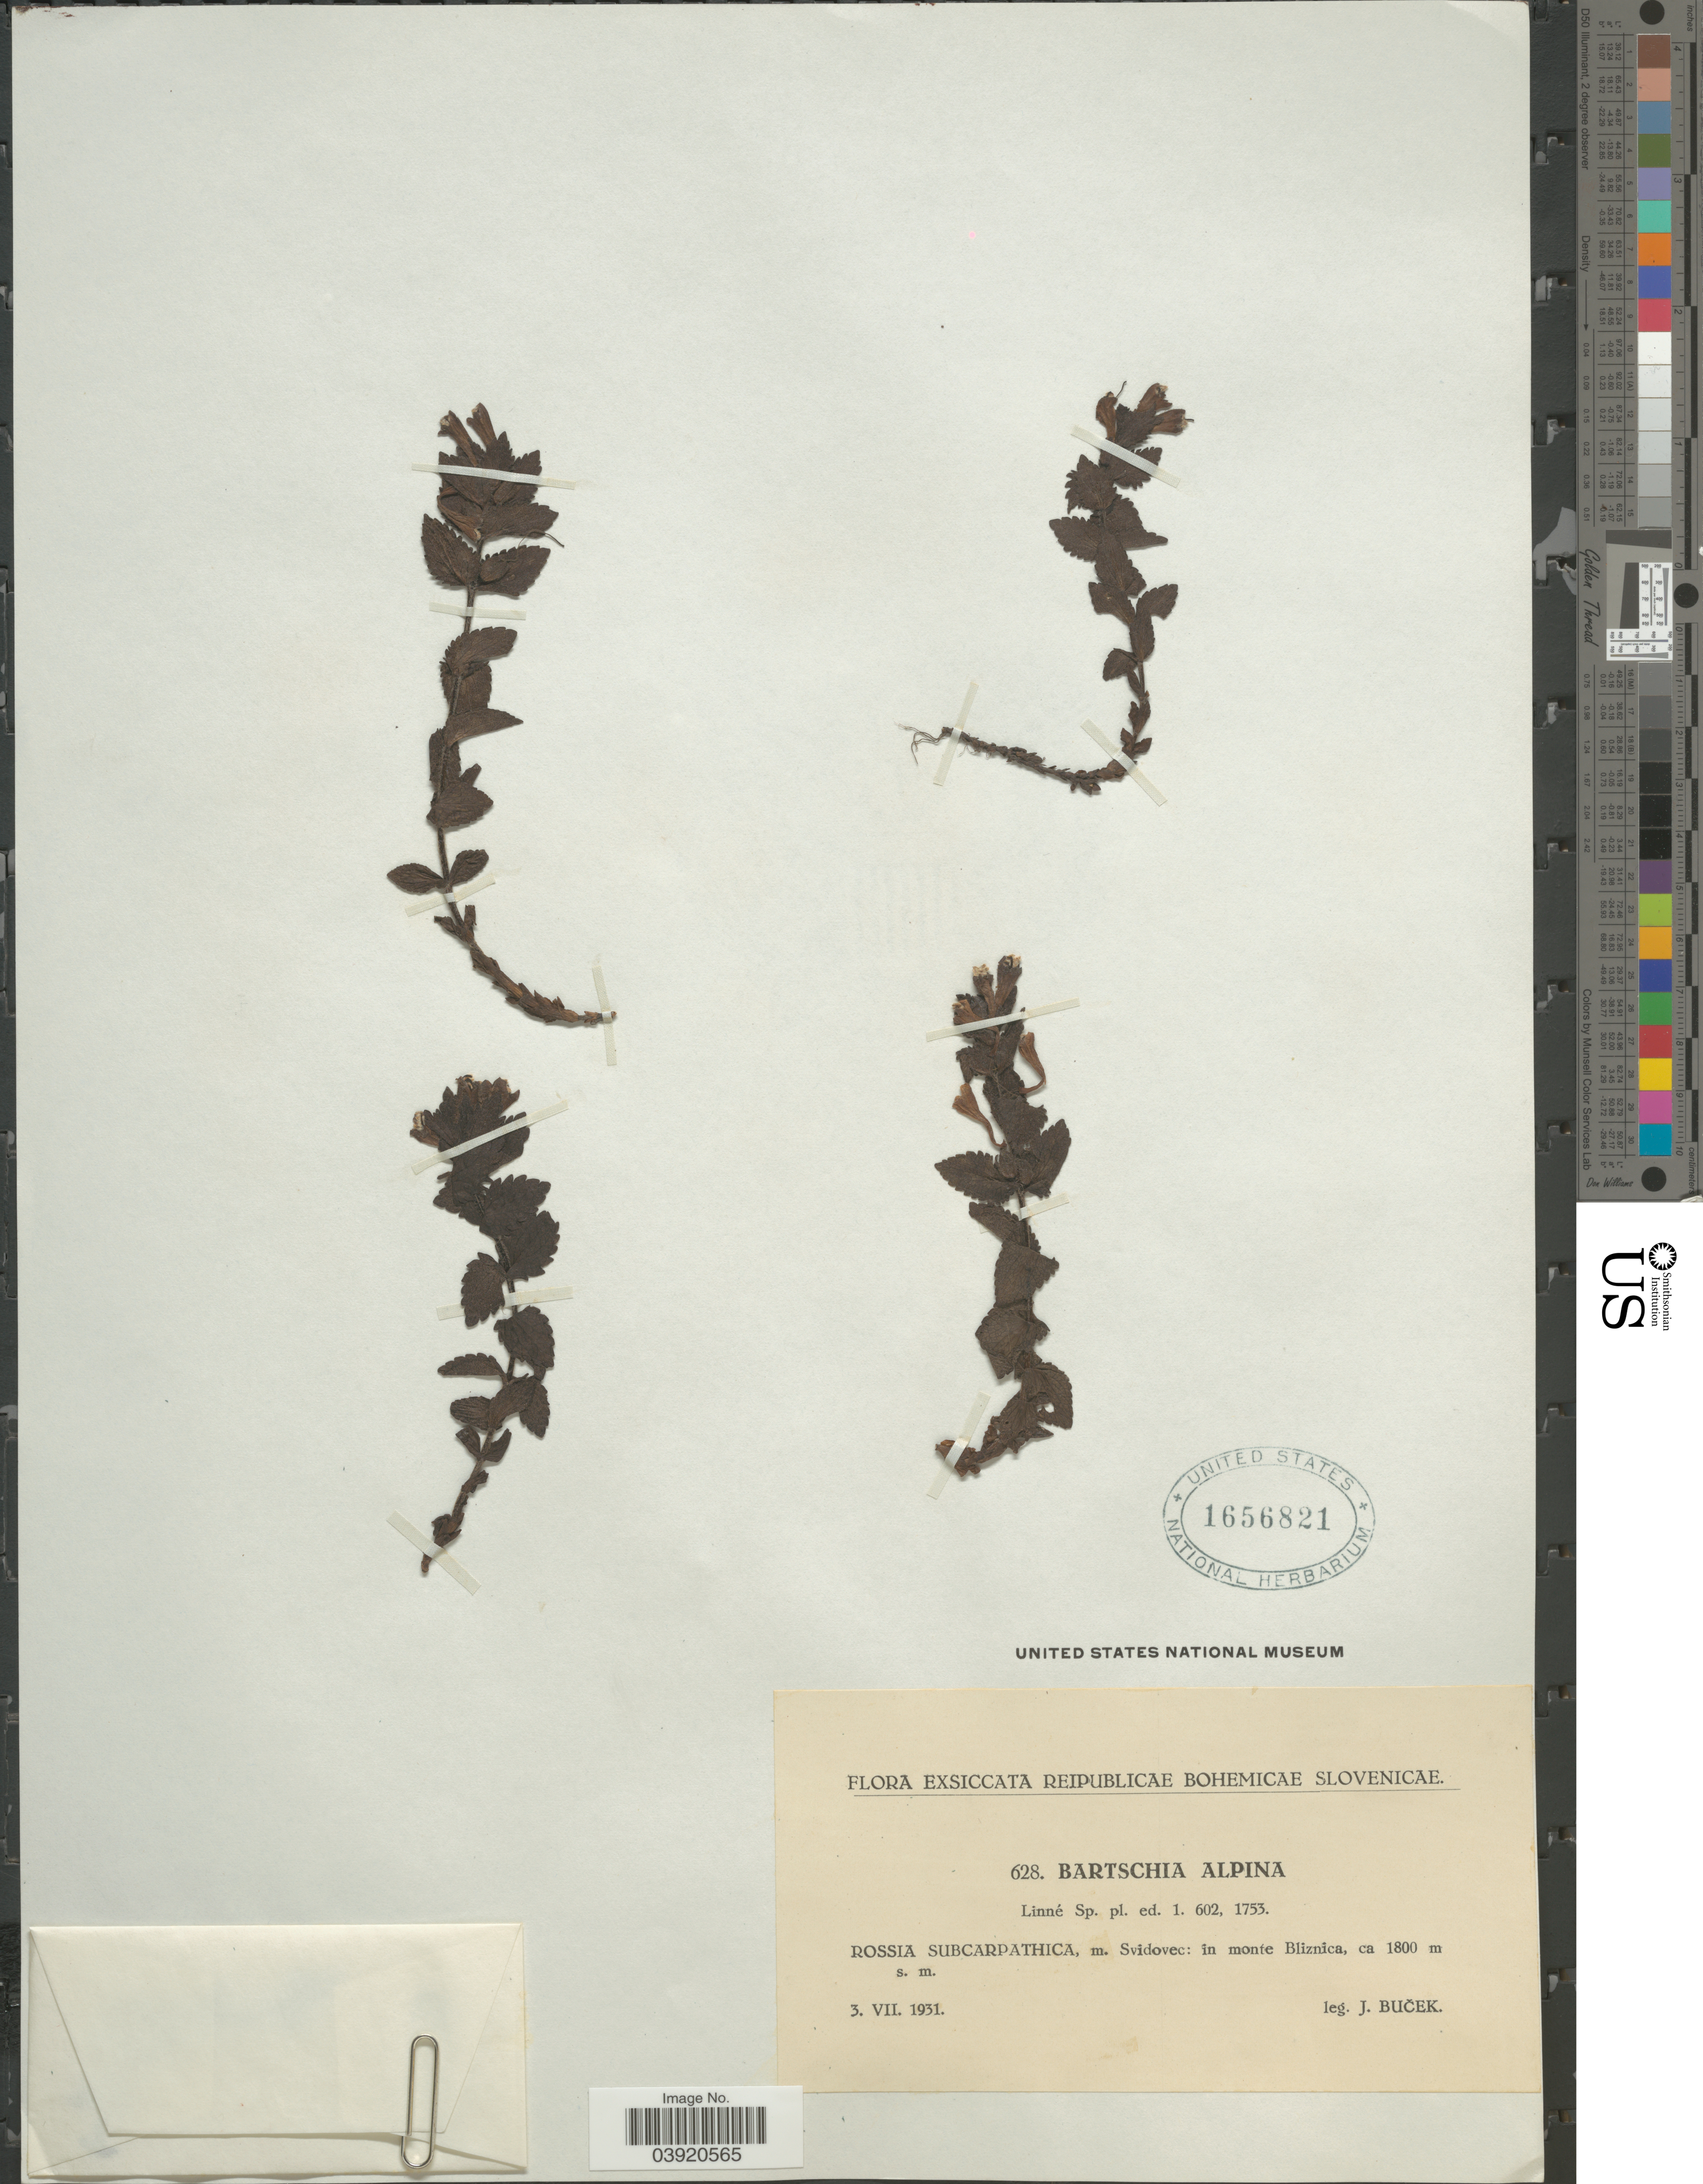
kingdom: Plantae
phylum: Tracheophyta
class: Magnoliopsida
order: Lamiales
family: Orobanchaceae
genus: Bartsia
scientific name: Bartsia alpina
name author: L.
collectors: J. Bucek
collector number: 628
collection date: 1931-07-03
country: Czechia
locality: Reipublicae Bohemicae Slovenicae. Rossia Subcarpathica, m. Svidovec: in monte Bliznica.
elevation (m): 1800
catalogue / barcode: US 1656821